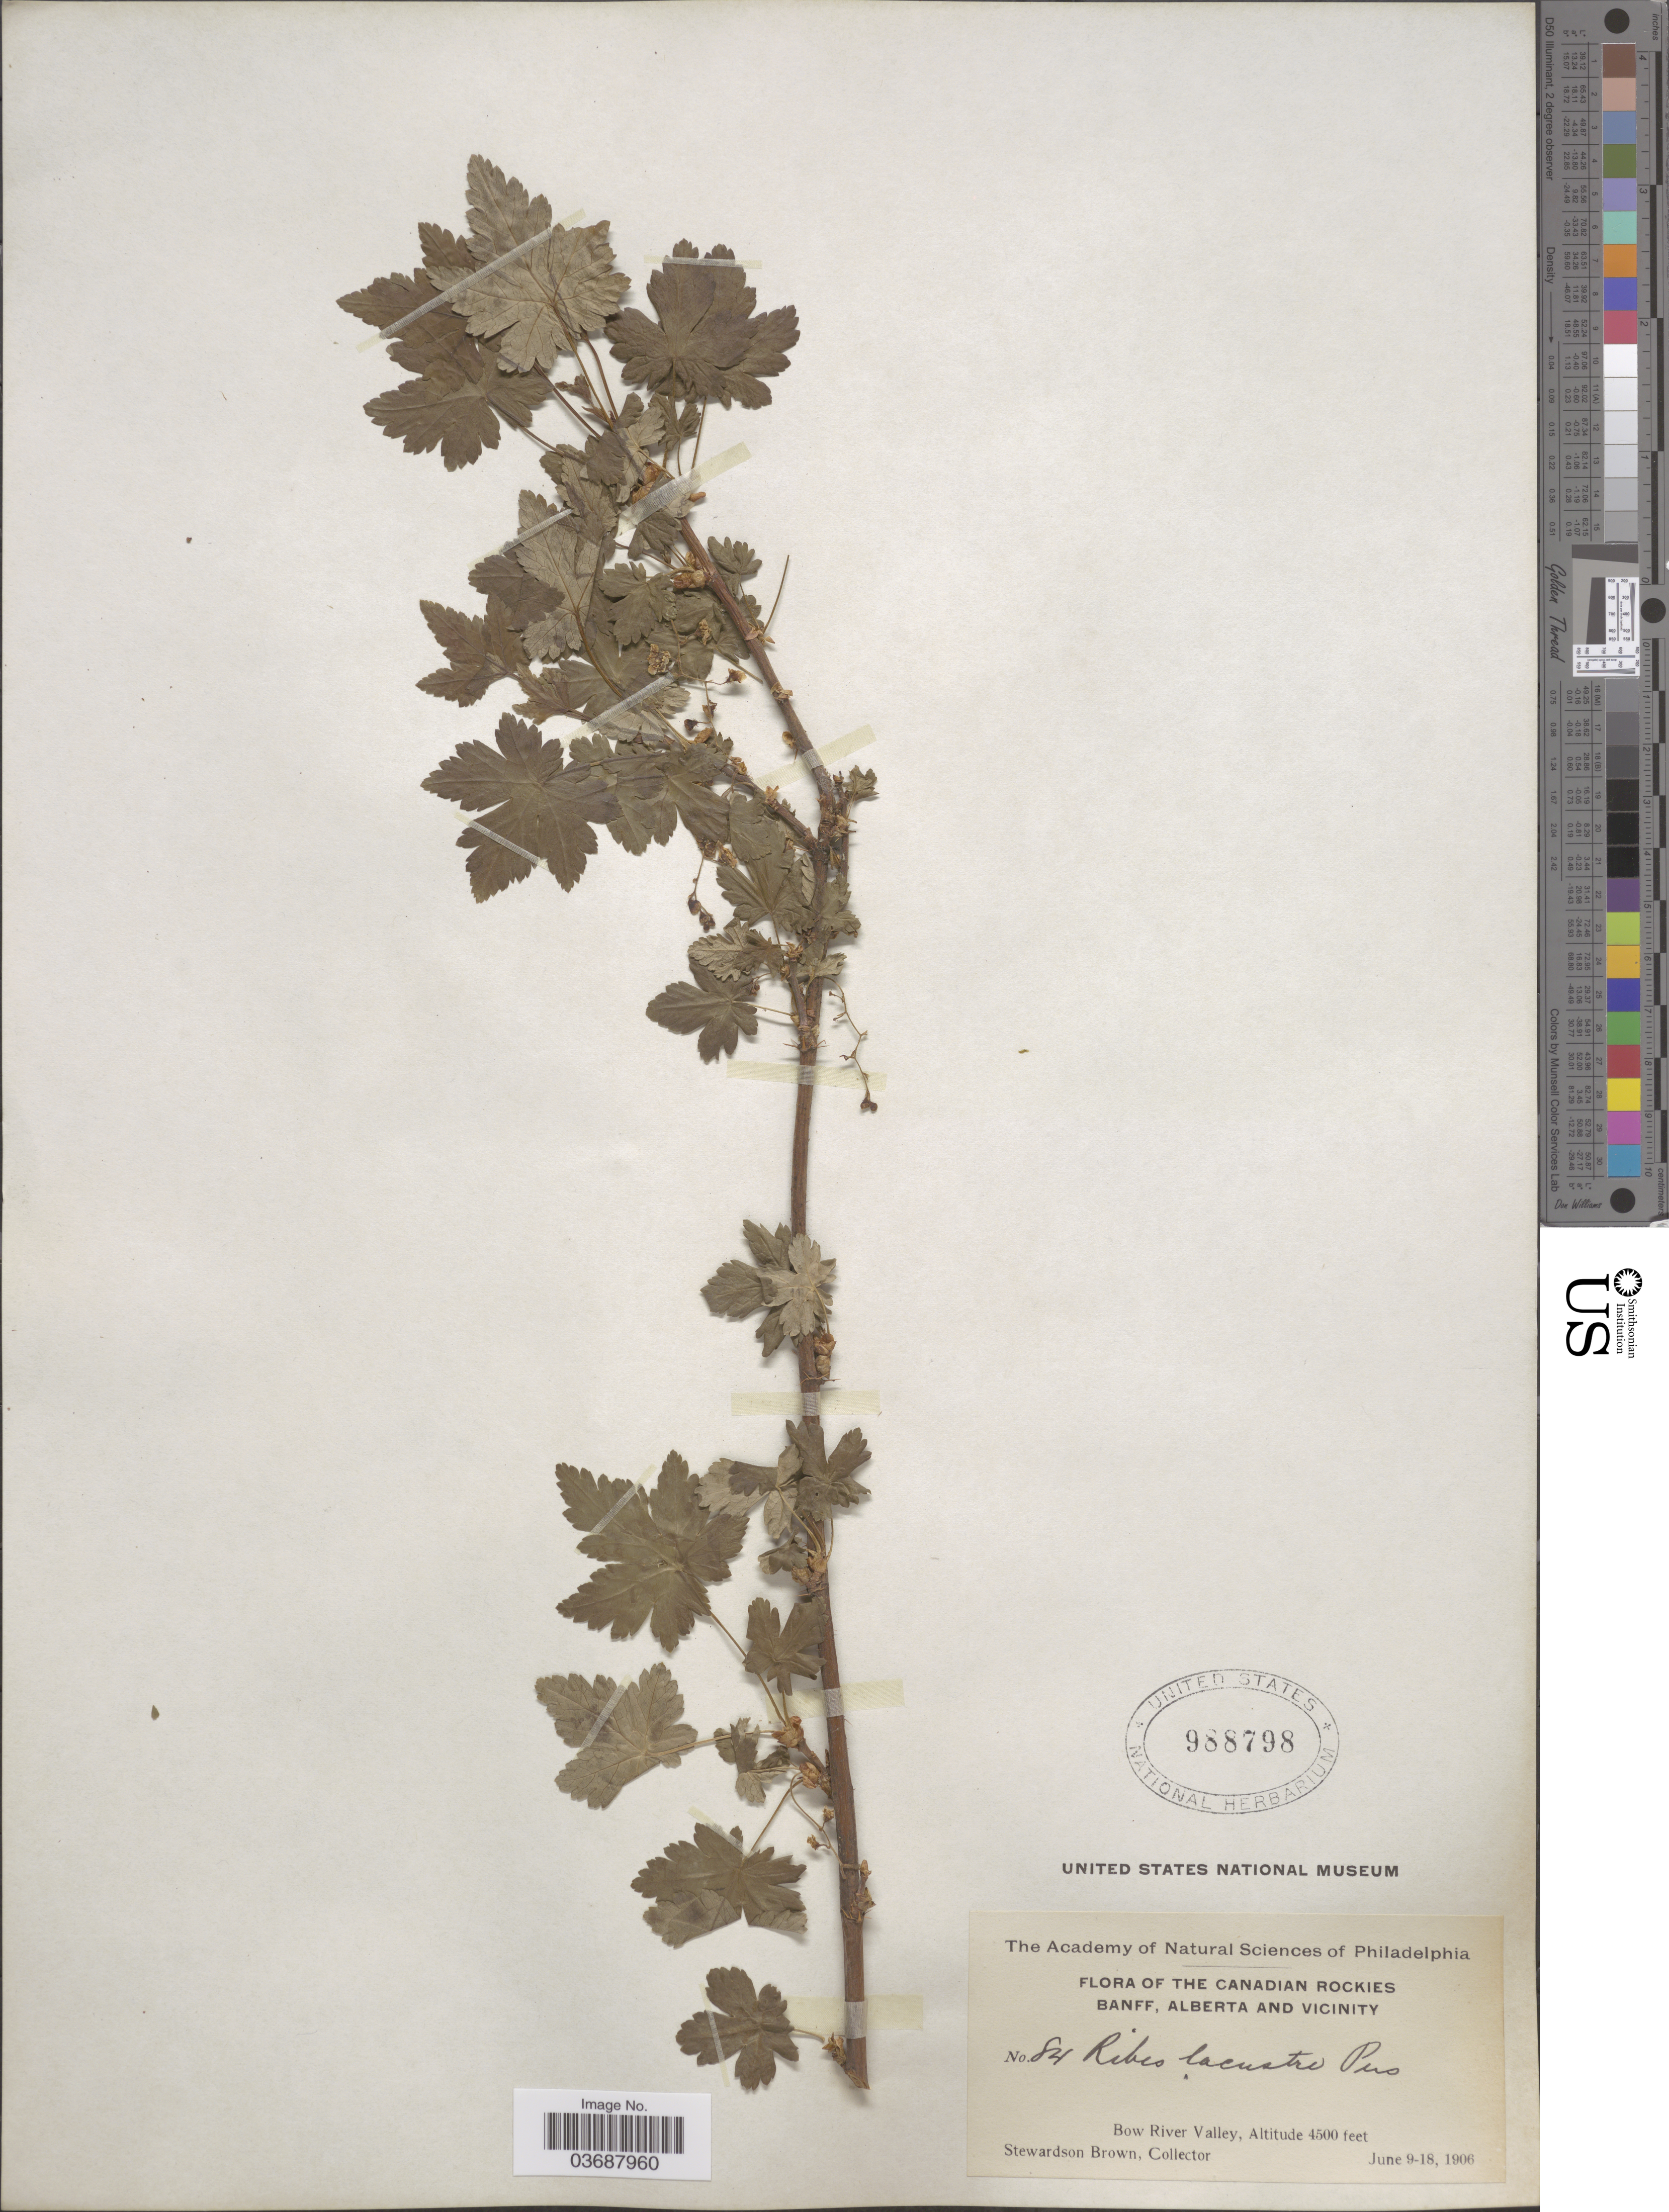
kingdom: Plantae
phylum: Tracheophyta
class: Magnoliopsida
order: Saxifragales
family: Grossulariaceae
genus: Ribes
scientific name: Ribes lacustre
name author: (Pers.) Poir.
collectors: S. Brown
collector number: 84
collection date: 1906-06-09/1906-06-18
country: Canada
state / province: Alberta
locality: The Canadian Rockies Banff, Alberta and vicinity. Bow River Valley.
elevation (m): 1372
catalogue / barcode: US 988798